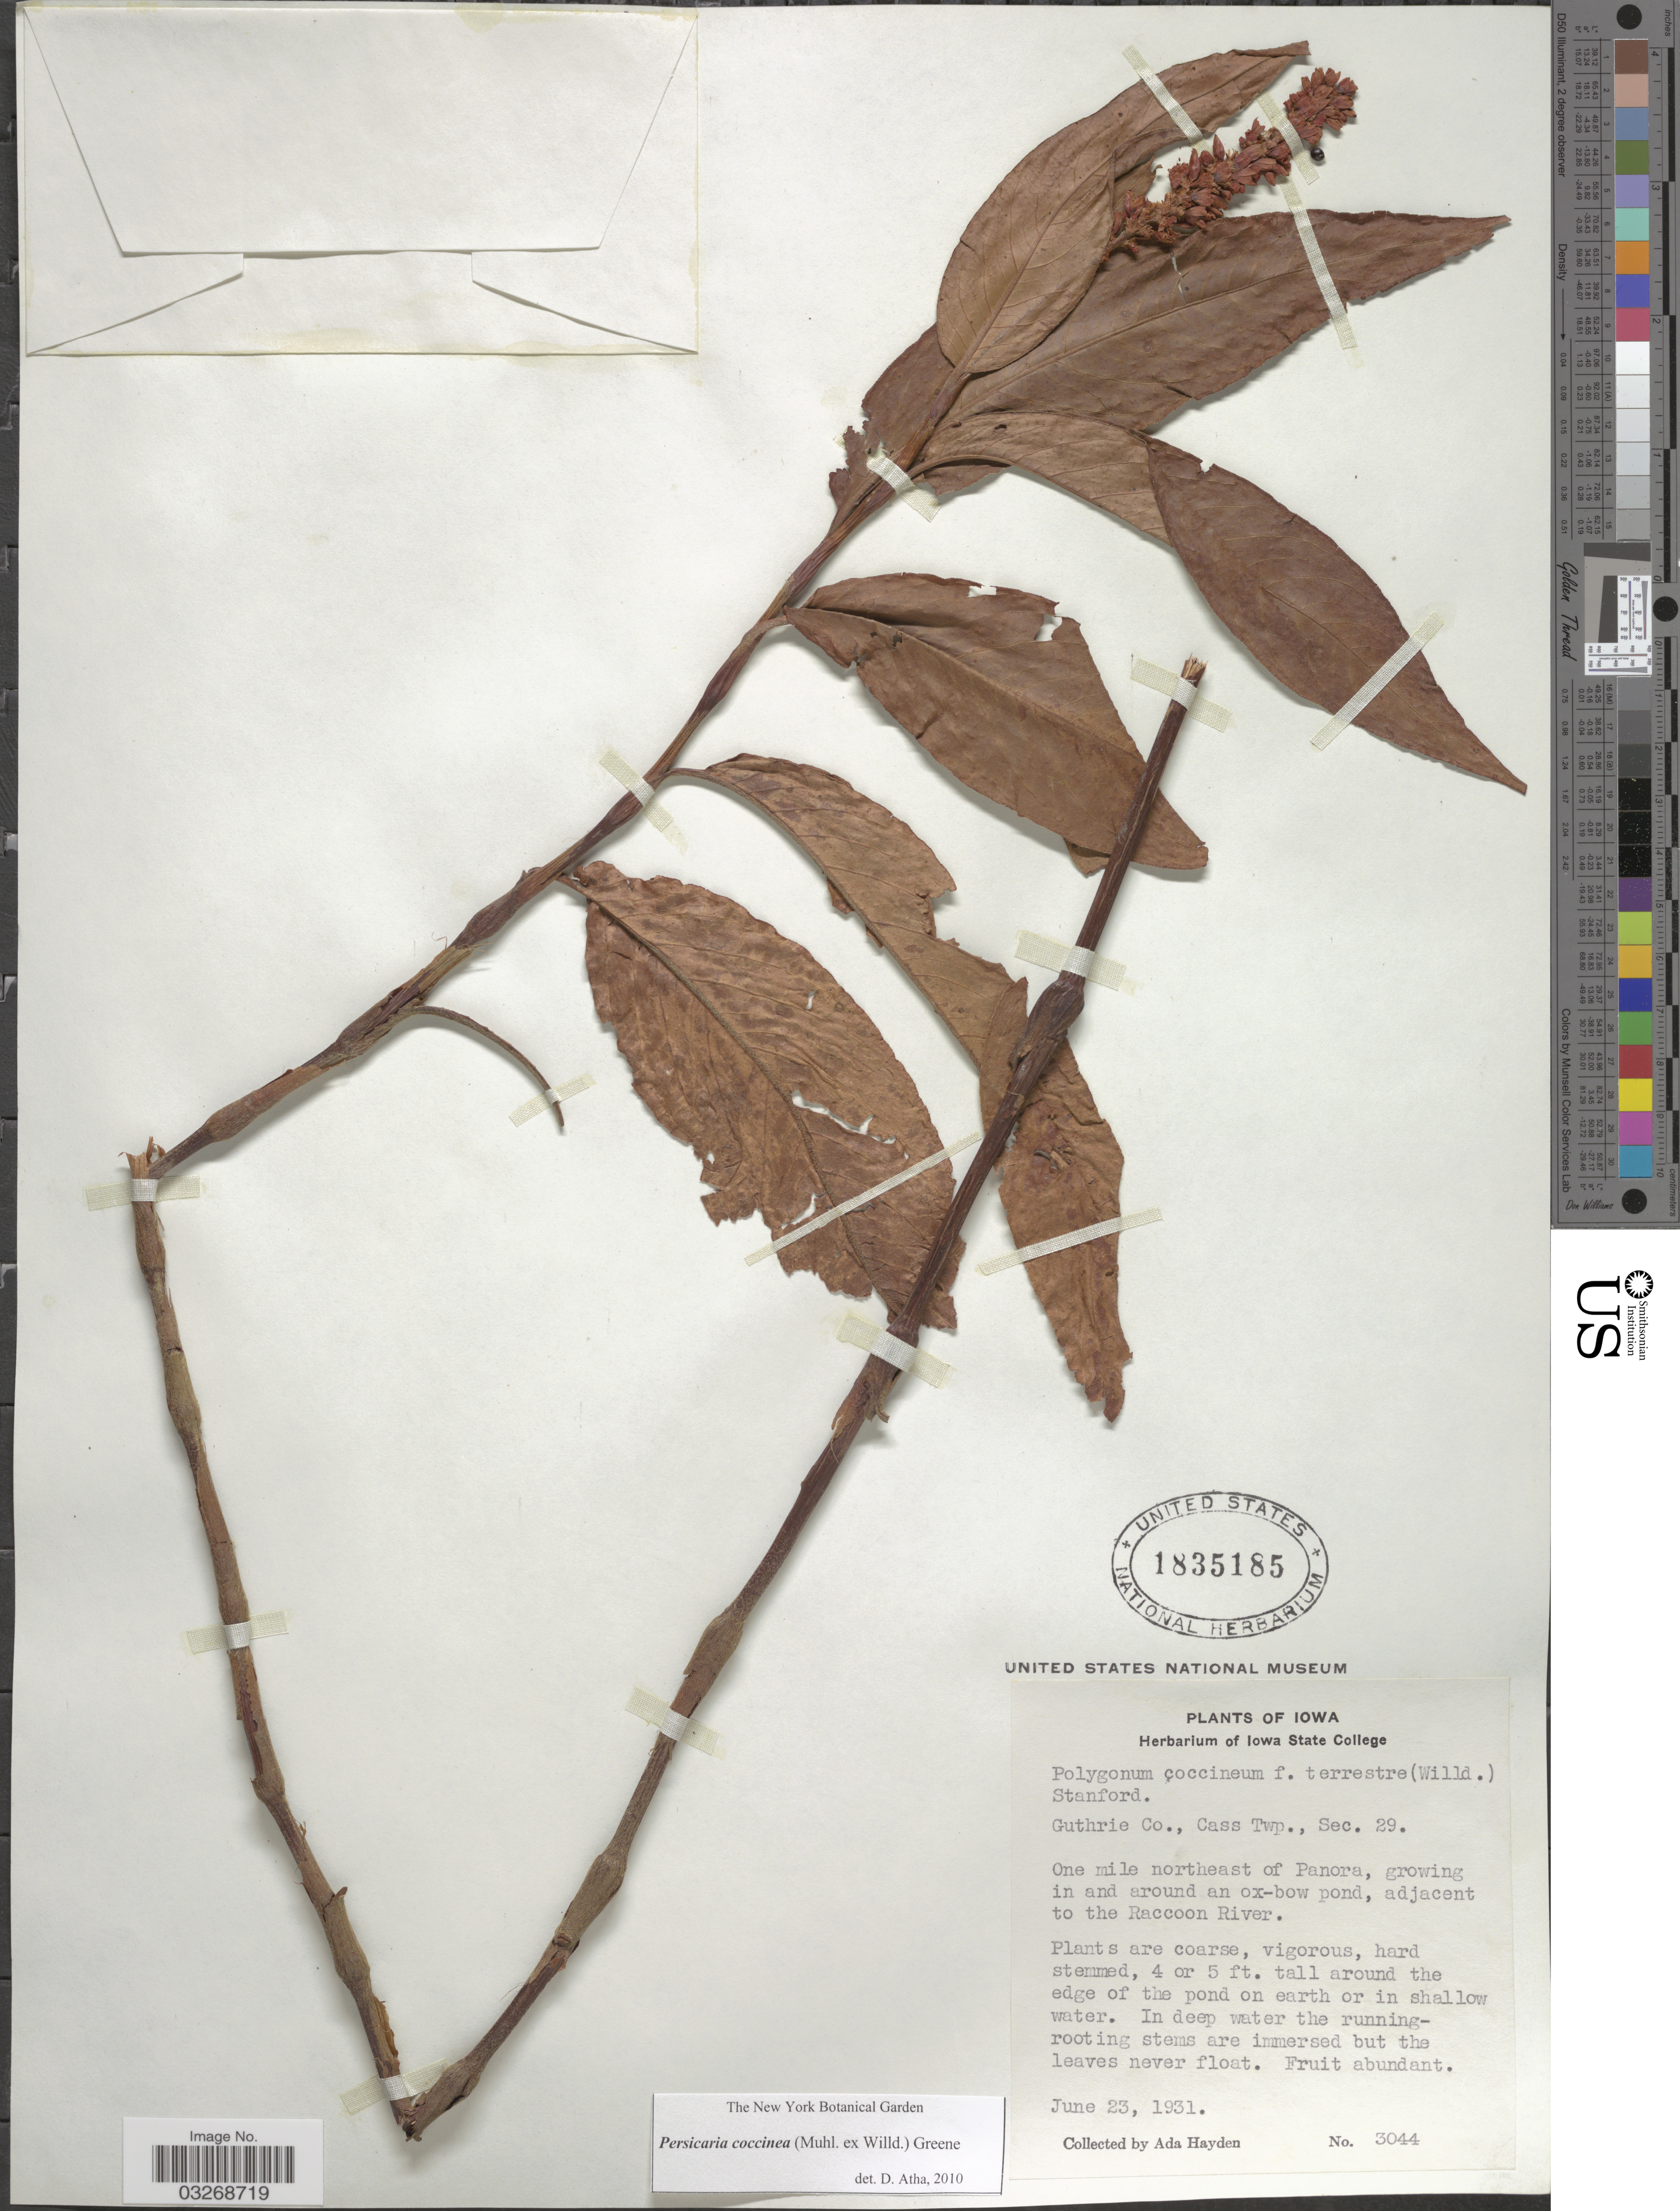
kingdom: Plantae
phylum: Tracheophyta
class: Magnoliopsida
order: Caryophyllales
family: Polygonaceae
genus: Persicaria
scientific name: Persicaria coccinea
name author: (Muhl. ex Willd.) Greene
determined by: Atha, D. E.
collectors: Ada Hayden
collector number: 3044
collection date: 1931-06-23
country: United States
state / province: Iowa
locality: Guthrie Co., Cass Twp., Sec. 29. One mile northeast of Panora, adjacent to the Raccoon River.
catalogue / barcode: US 1835185